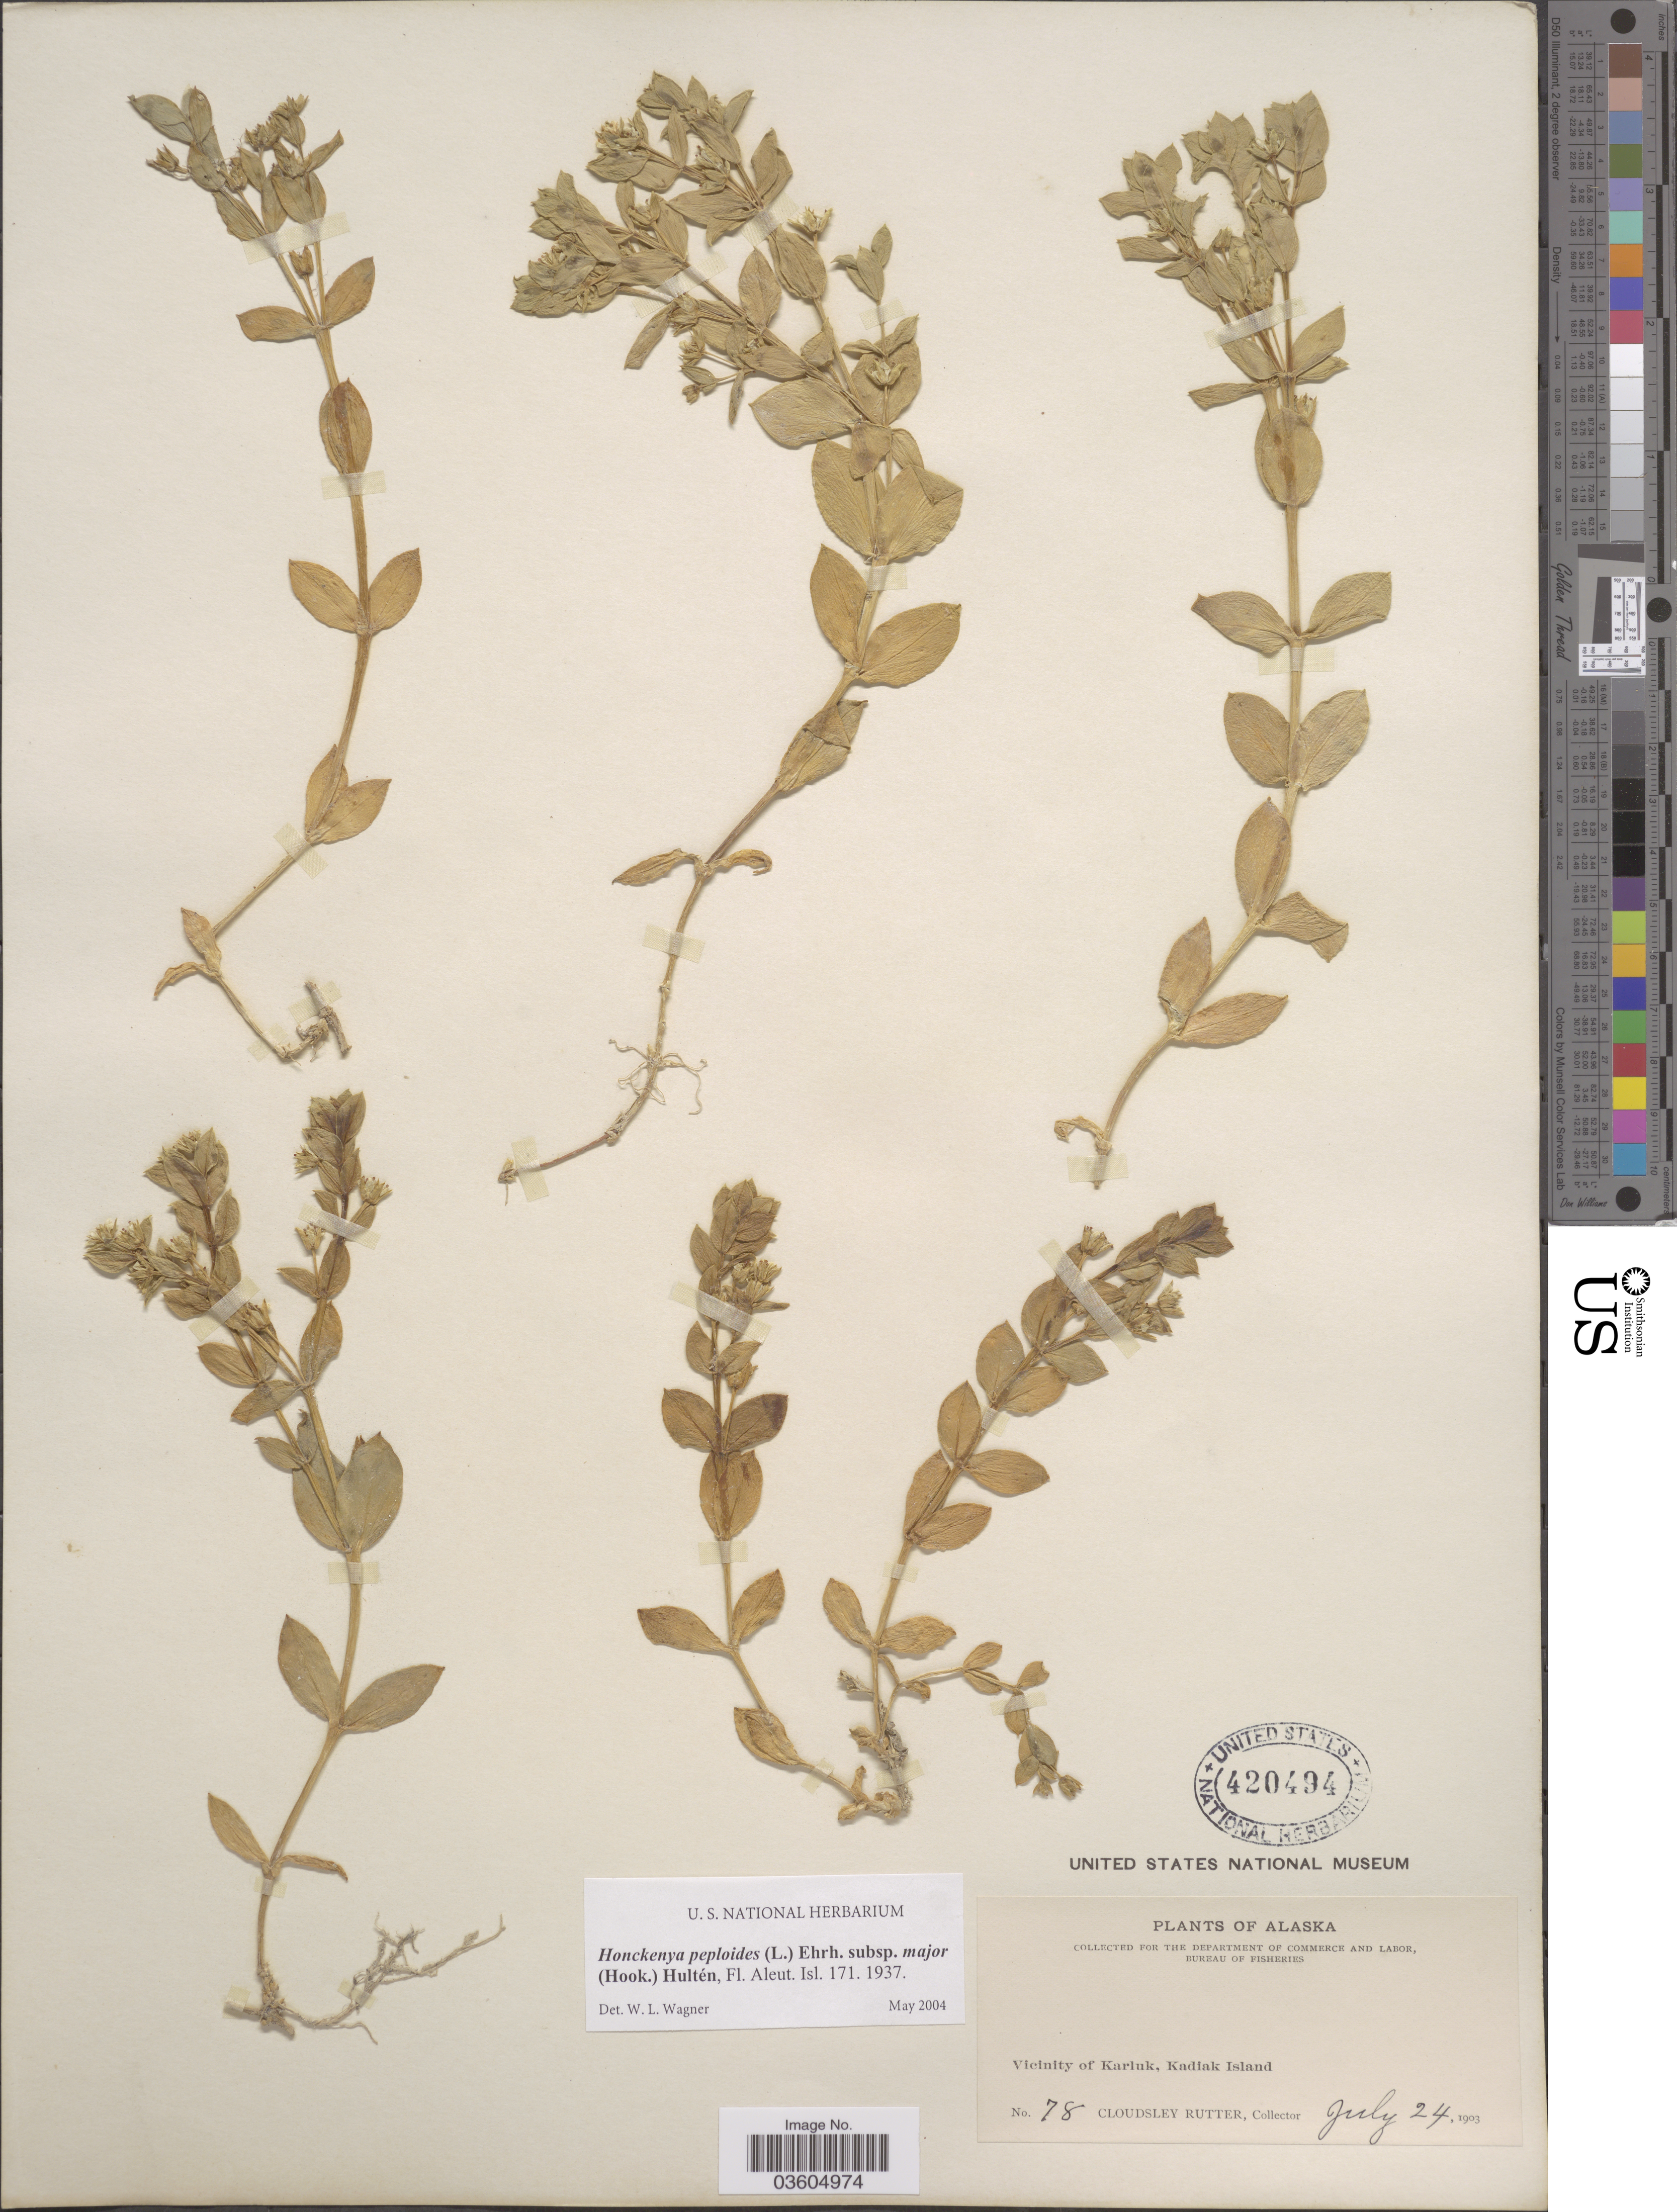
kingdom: Plantae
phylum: Tracheophyta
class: Magnoliopsida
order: Caryophyllales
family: Caryophyllaceae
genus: Honckenya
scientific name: Honckenya peploides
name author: (L.) Ehrh.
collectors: C. Rutter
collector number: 78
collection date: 1903-07-24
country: United States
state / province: Alaska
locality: Vicinity of Karluk, Kadiak Island.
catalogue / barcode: US 420494